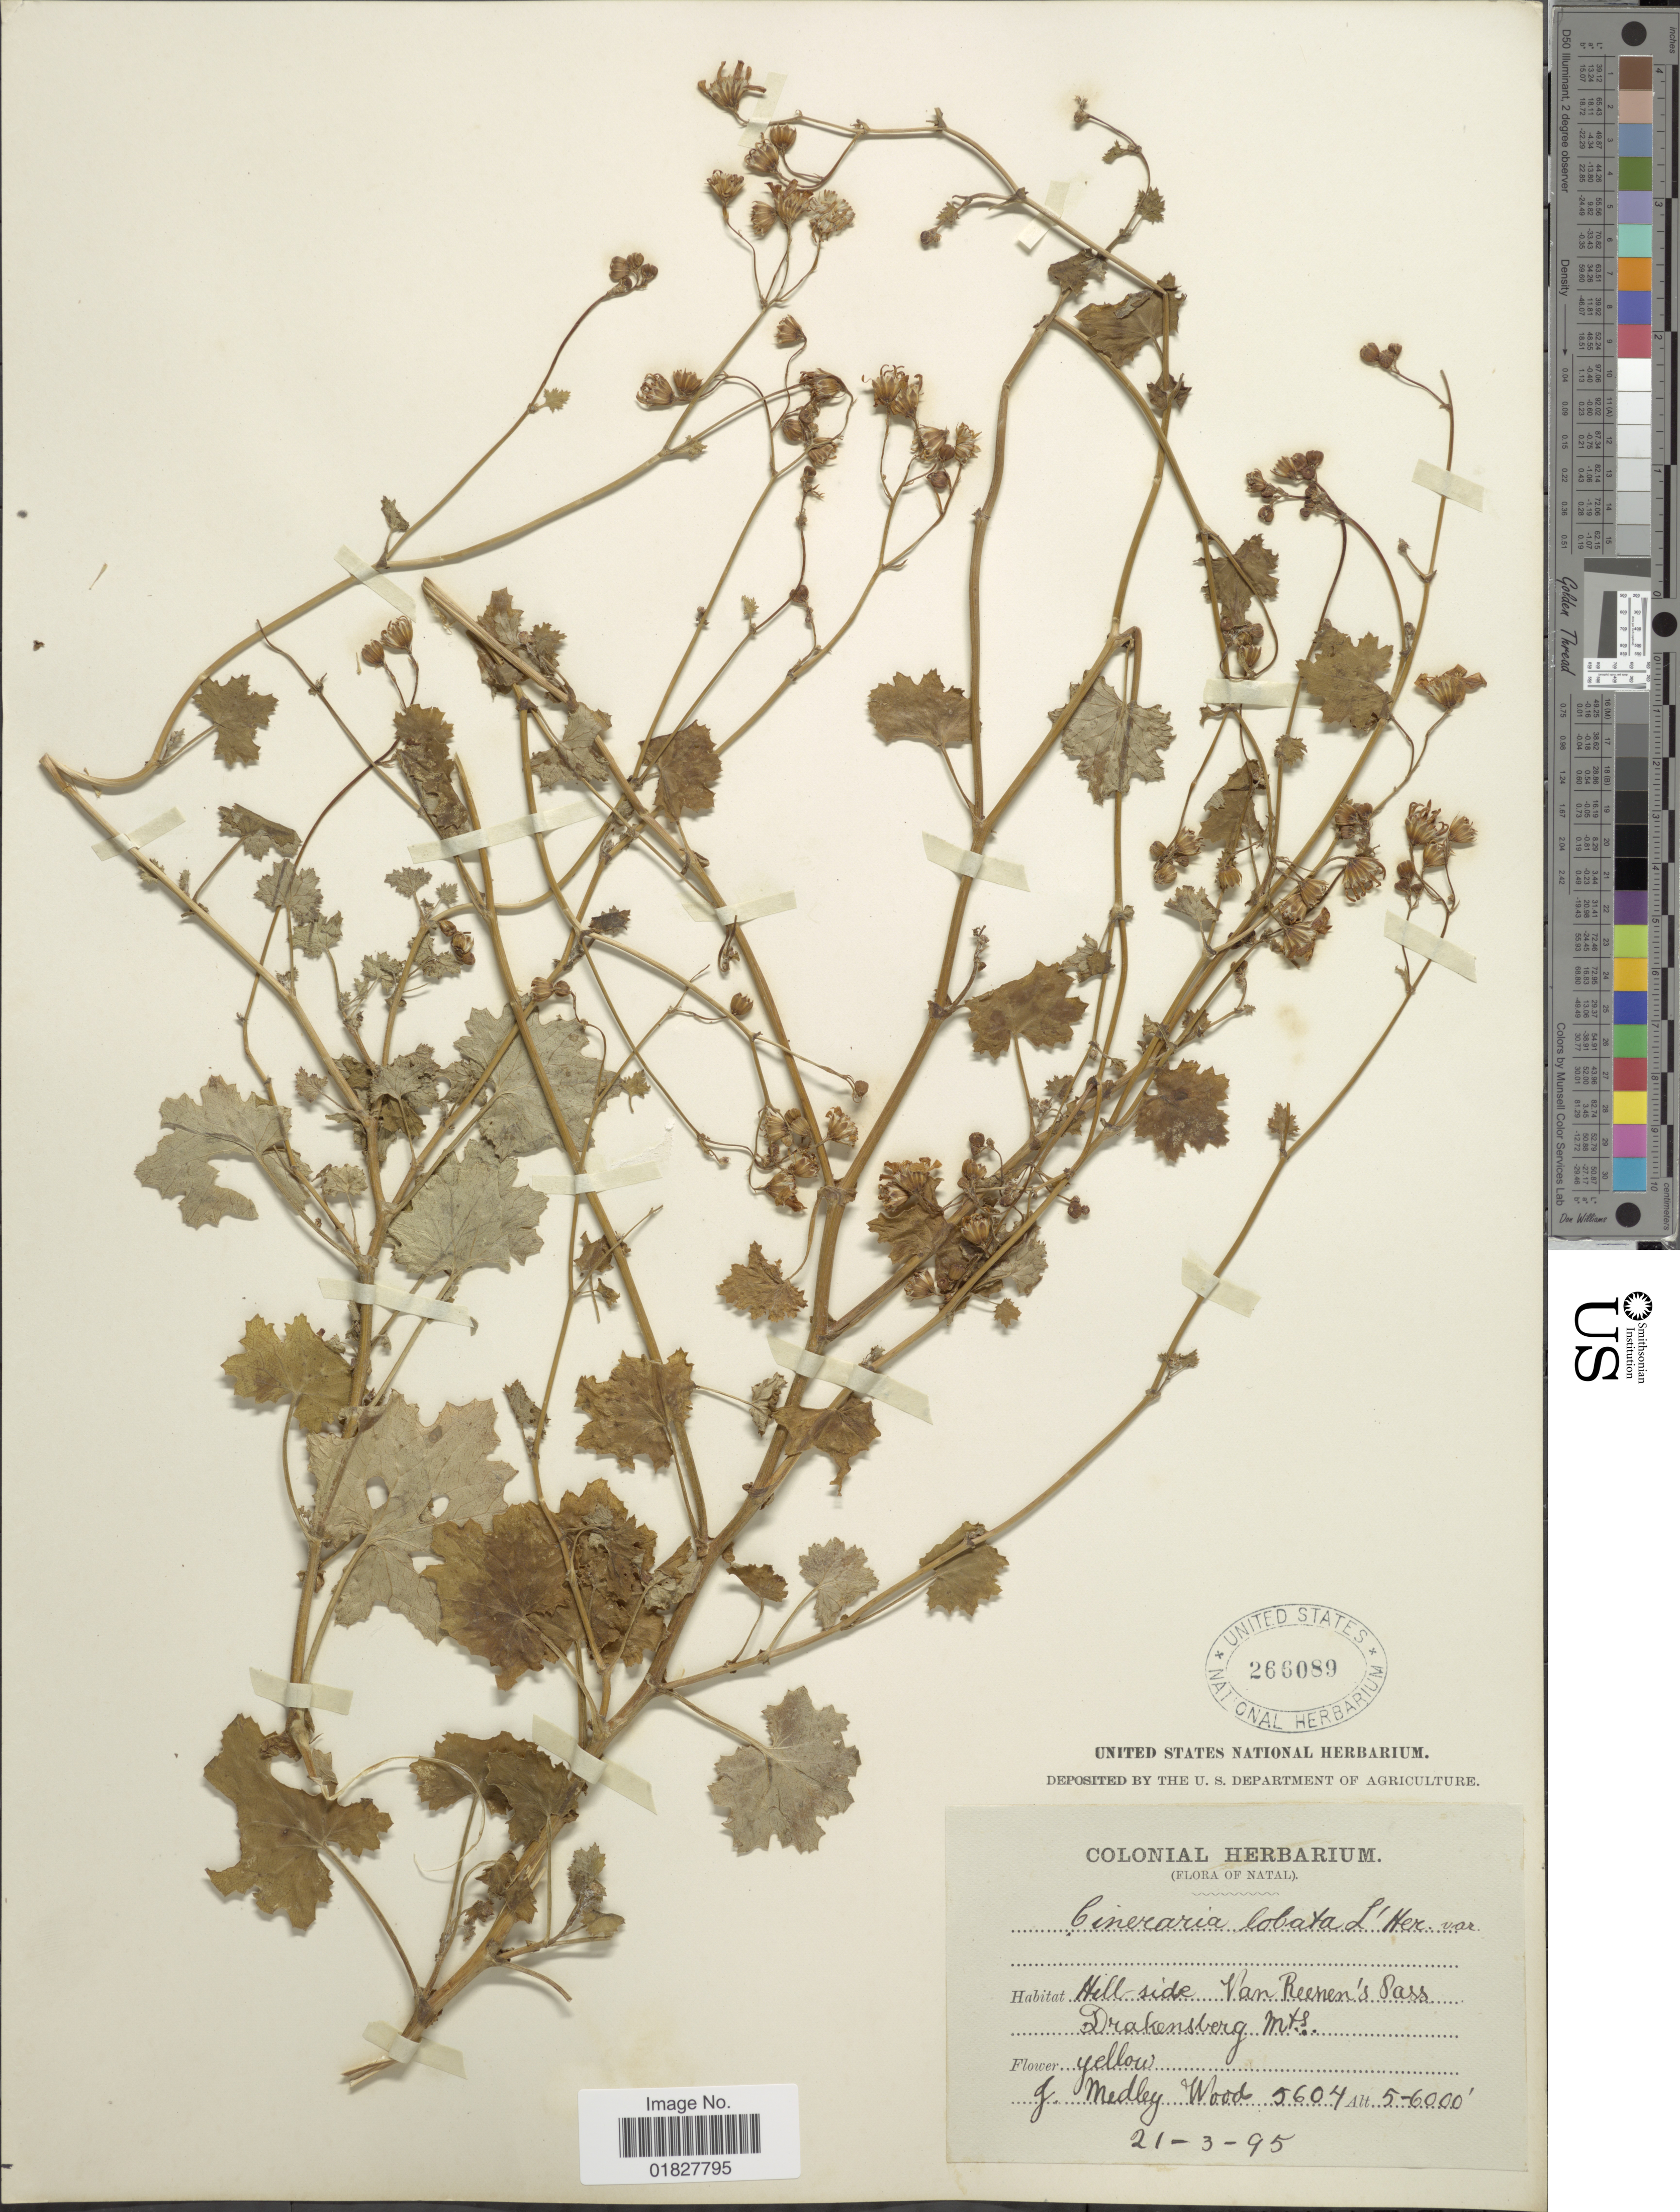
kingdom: Plantae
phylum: Tracheophyta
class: Magnoliopsida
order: Asterales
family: Asteraceae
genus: Cineraria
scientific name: Cineraria lobata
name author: L'Hér.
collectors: J. M. Wood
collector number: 5604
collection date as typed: Transcribed d/m/y: 21/3/95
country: South Africa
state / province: KwaZulu-Natal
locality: Natal, Hill side Van Reenen's Pass, Drakensberg Mts.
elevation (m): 1524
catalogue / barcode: US 266089